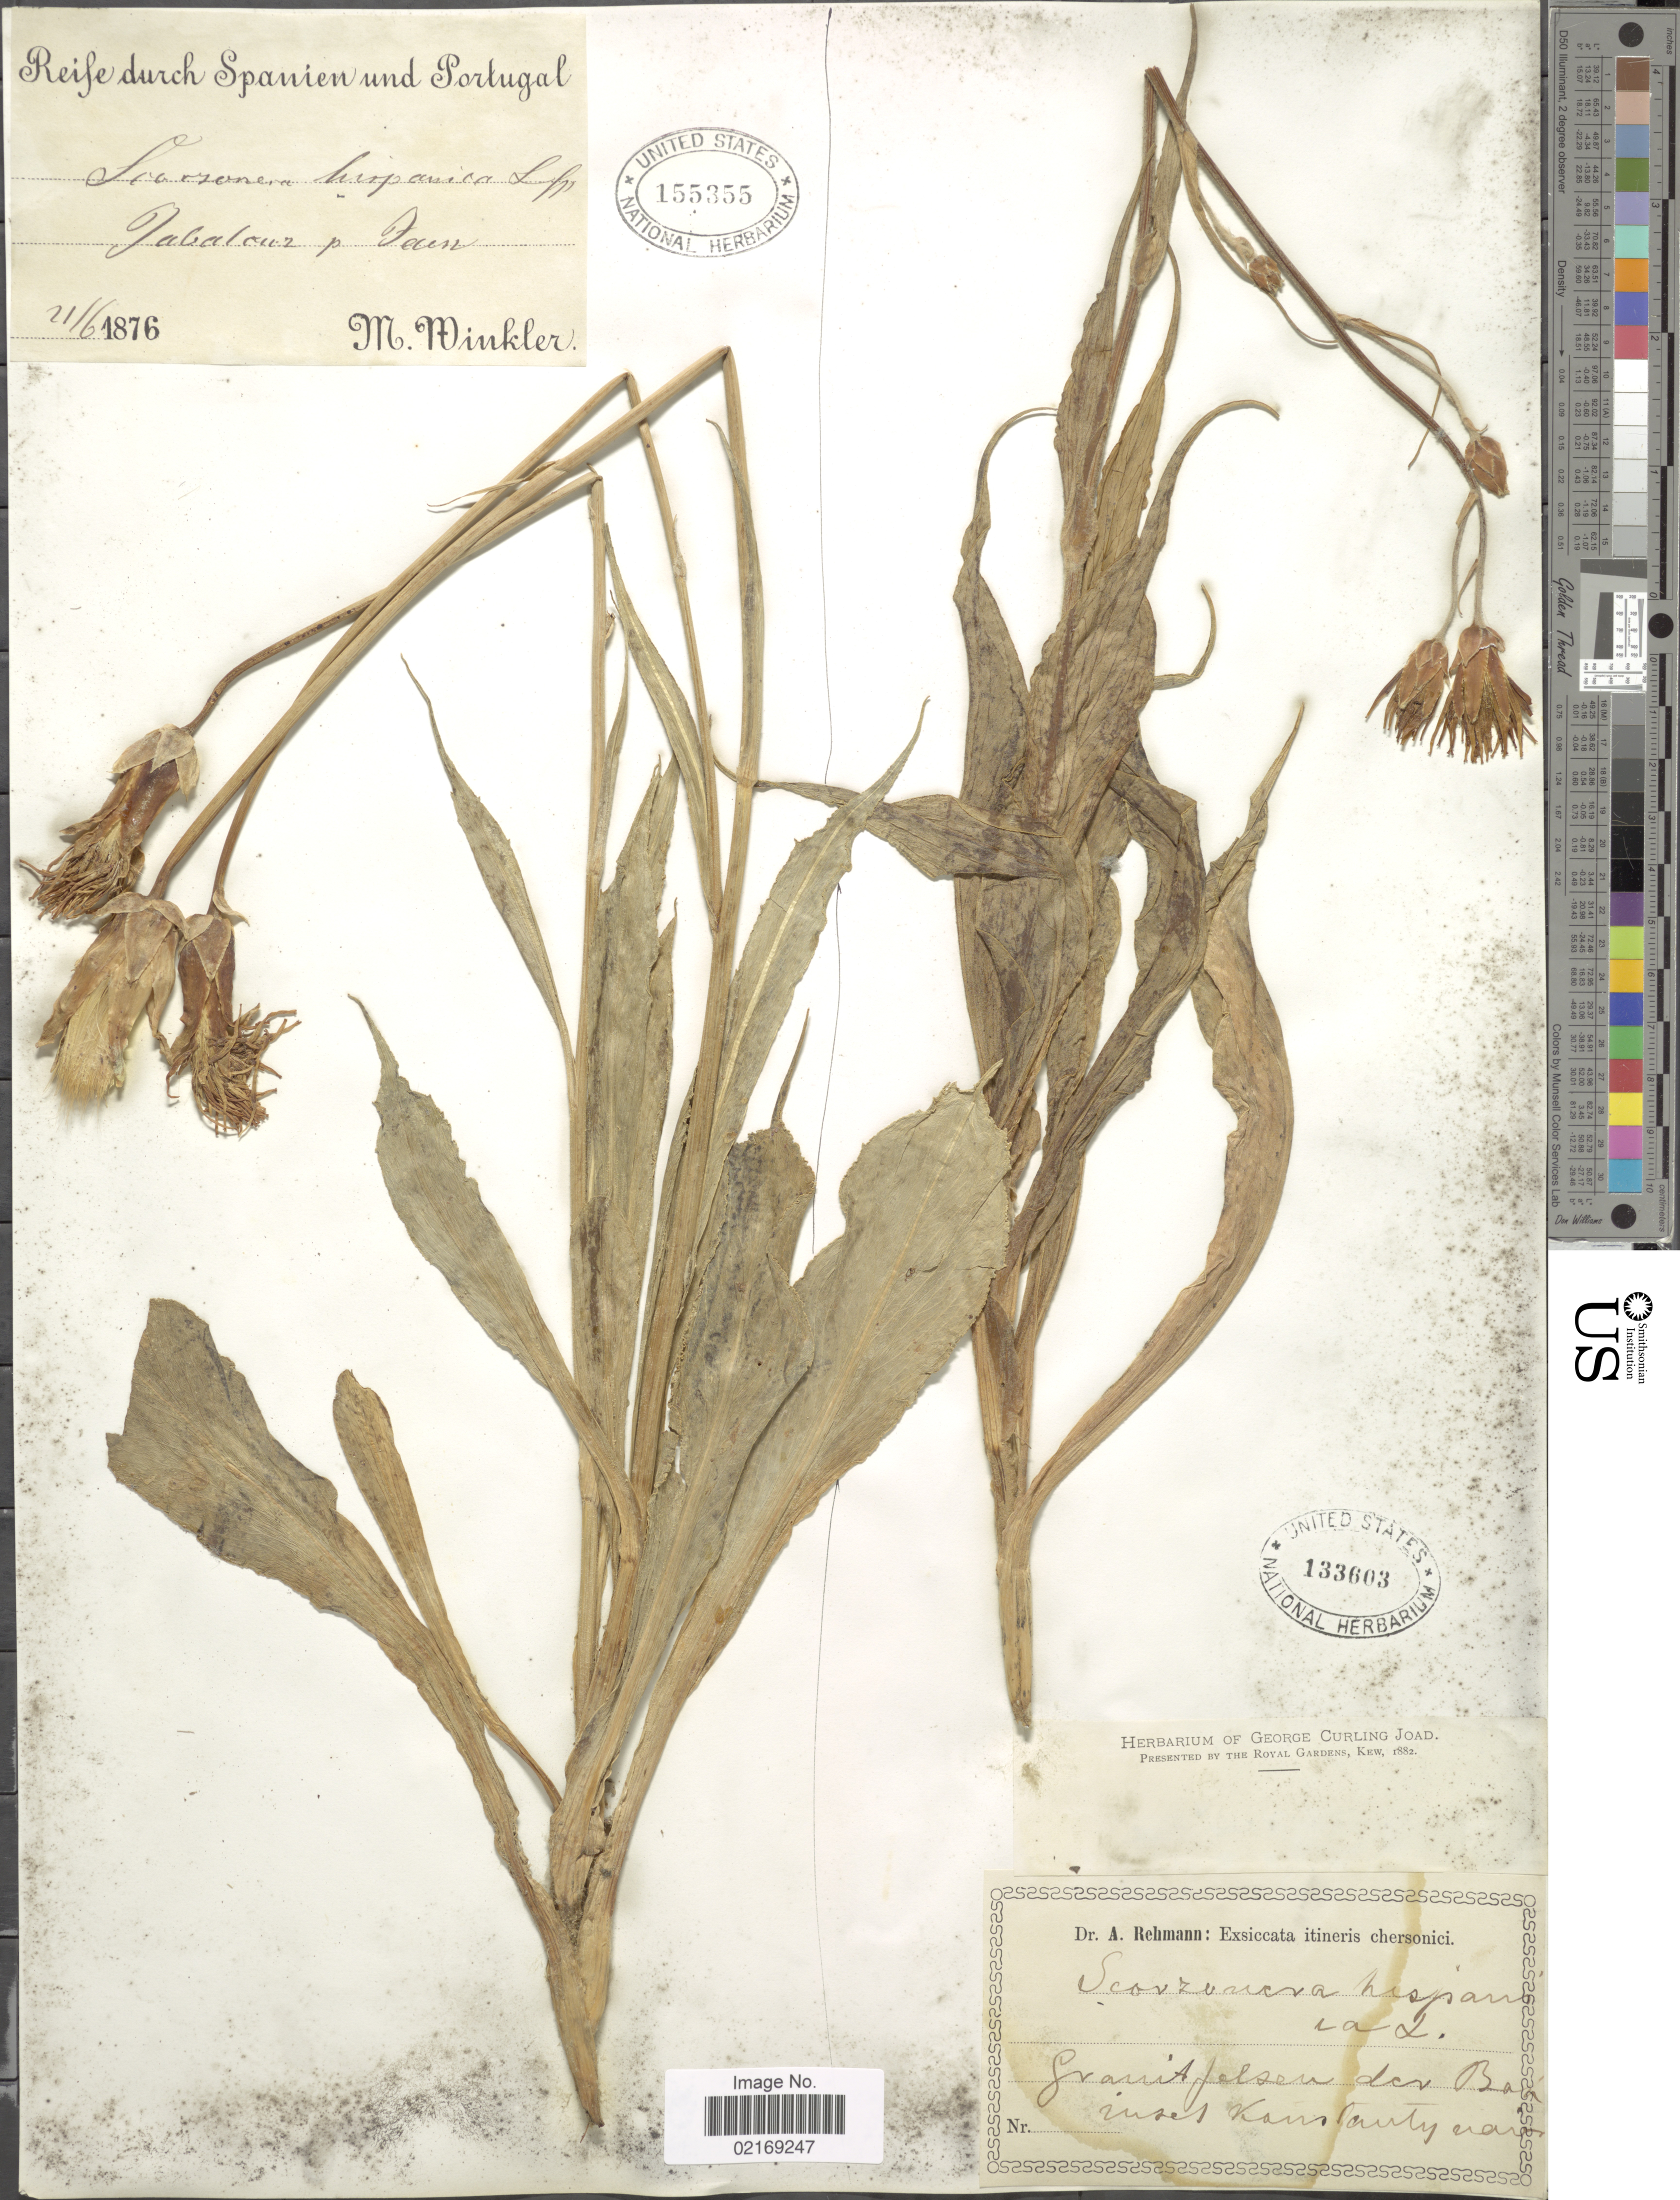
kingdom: Plantae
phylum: Tracheophyta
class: Magnoliopsida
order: Asterales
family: Asteraceae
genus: Scorzonera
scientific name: Scorzonera hispanica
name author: L.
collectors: A. Rehmann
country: Ukraine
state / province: Kherson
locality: Konstantinovka.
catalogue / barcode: US 133603